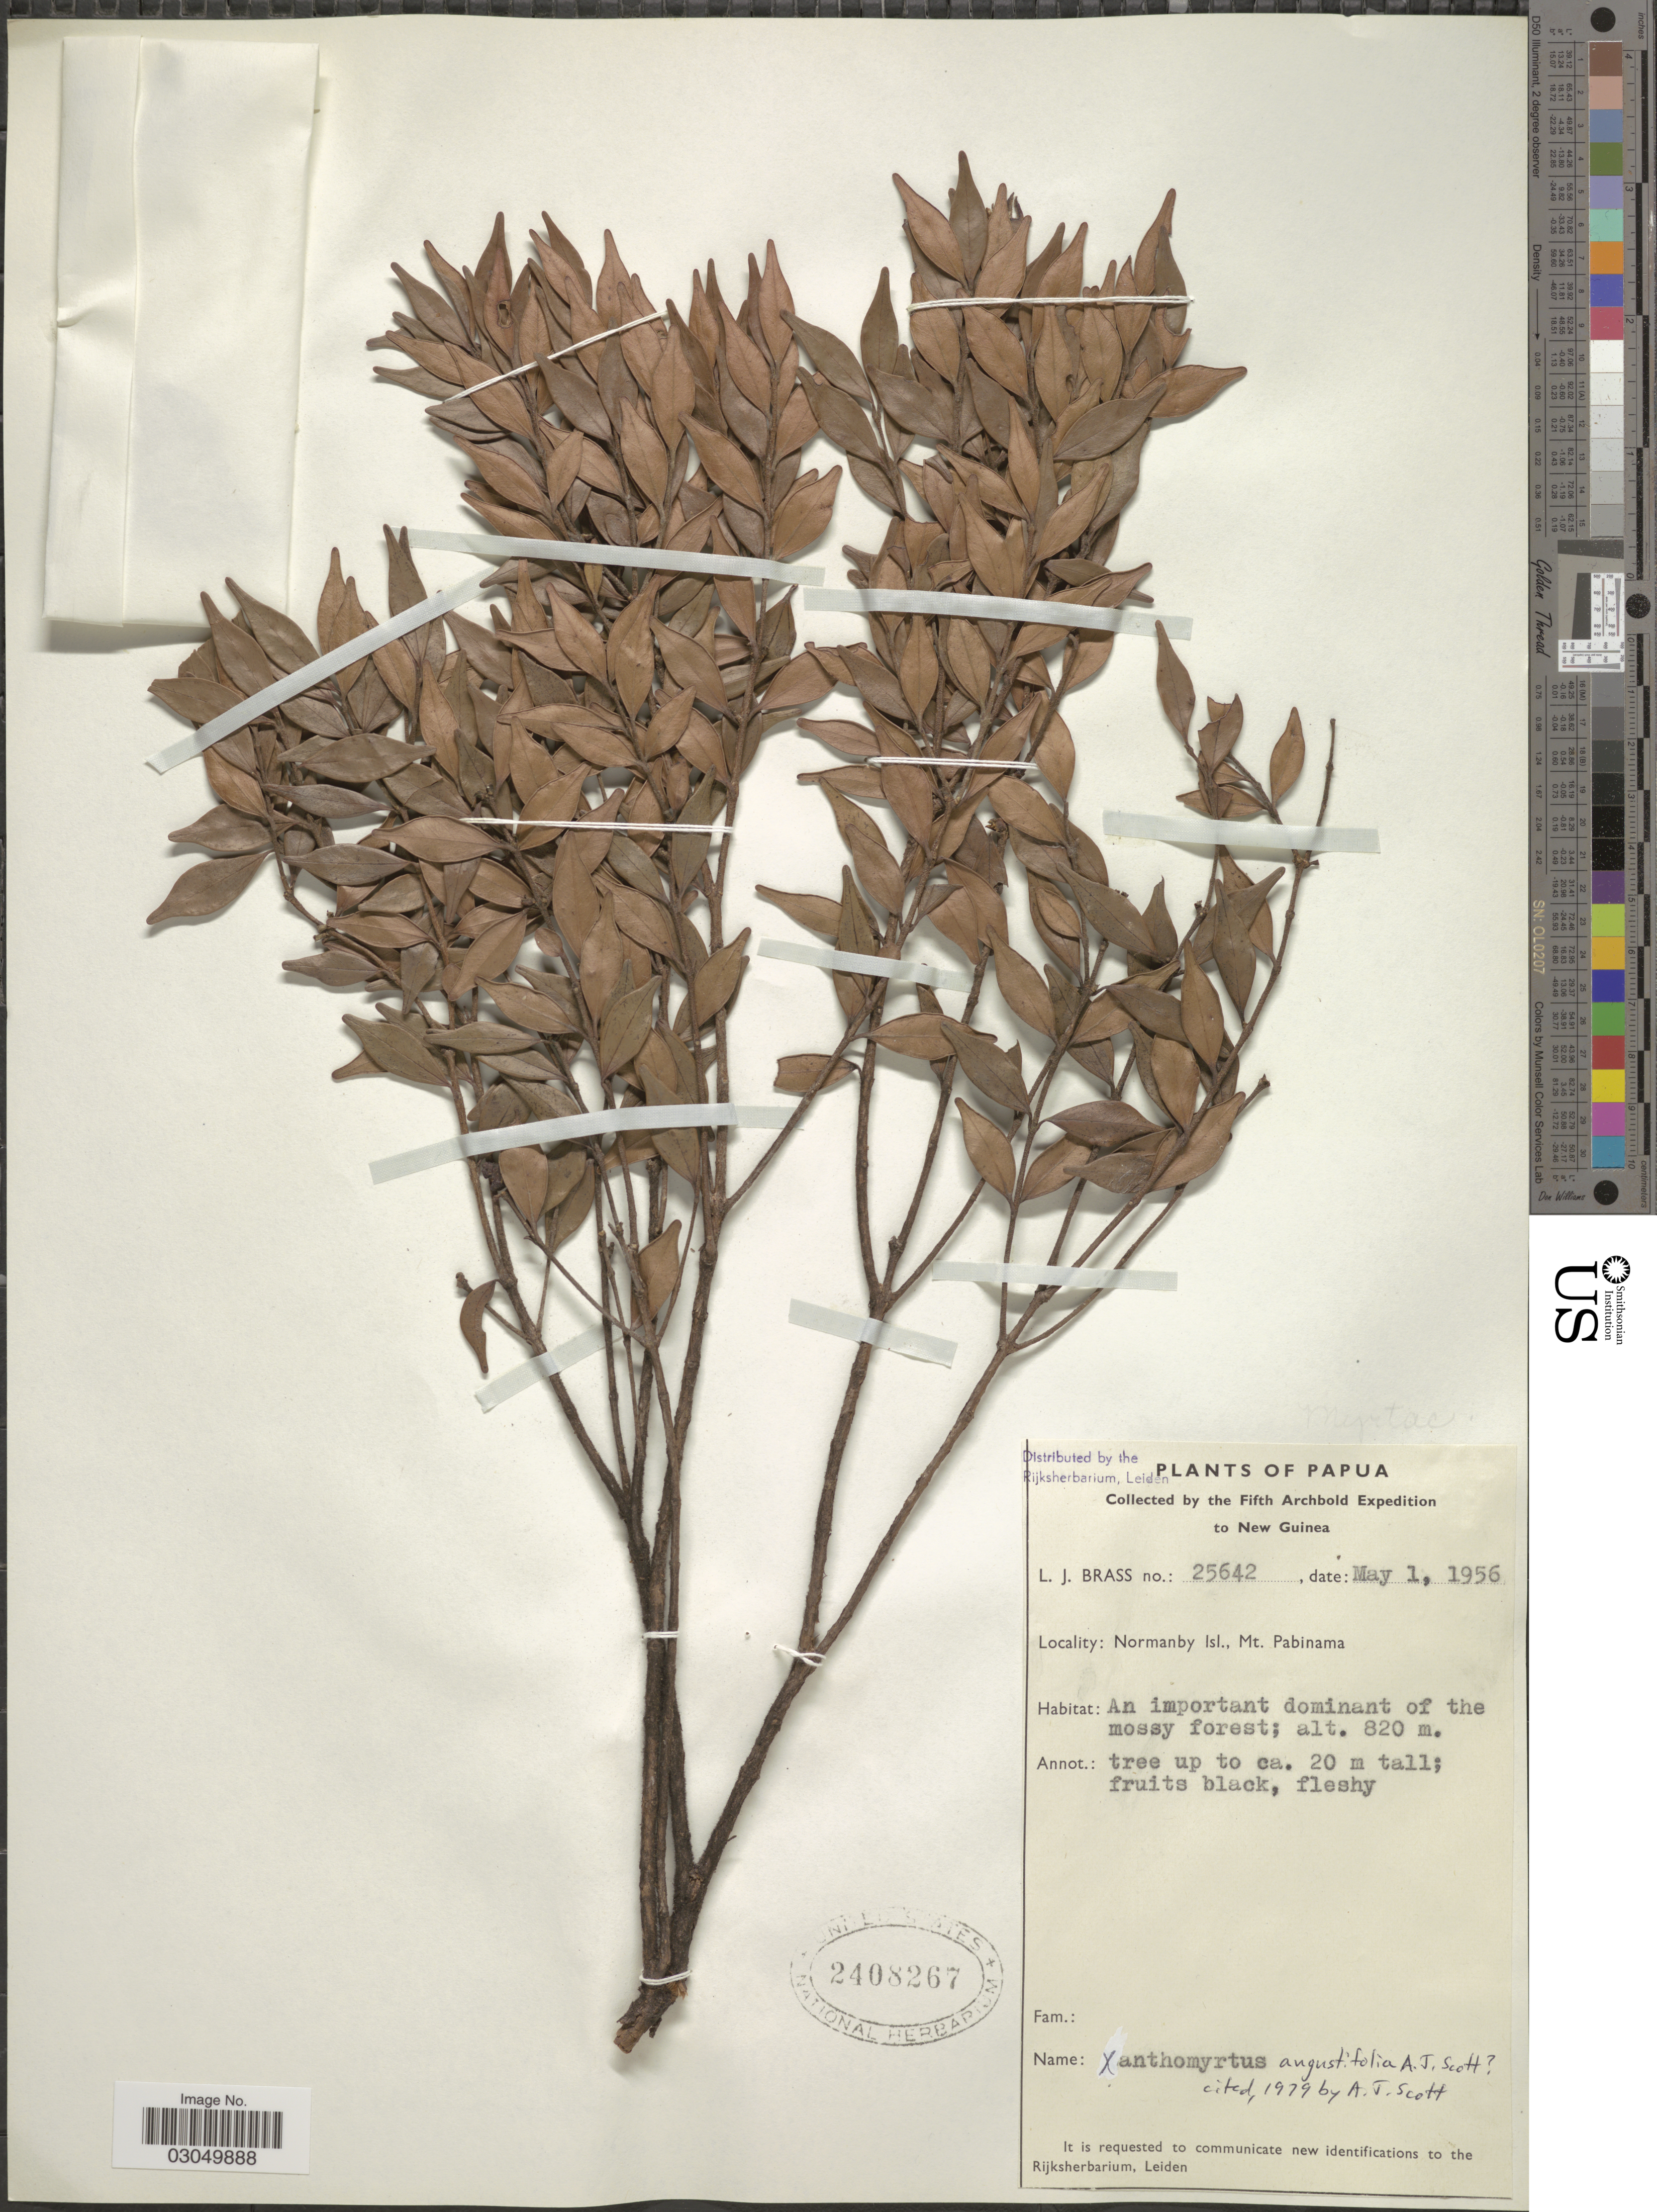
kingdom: Plantae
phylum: Tracheophyta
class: Magnoliopsida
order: Myrtales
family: Myrtaceae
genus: Xanthomyrtus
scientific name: Xanthomyrtus angustifolia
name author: A.J. Scott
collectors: L. J. Brass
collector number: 25642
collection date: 1956-05-01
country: Papua New Guinea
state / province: Milne Bay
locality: New Guinea. Normanby Isl., Mt. Pabinama.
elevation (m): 820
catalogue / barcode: US 2408267